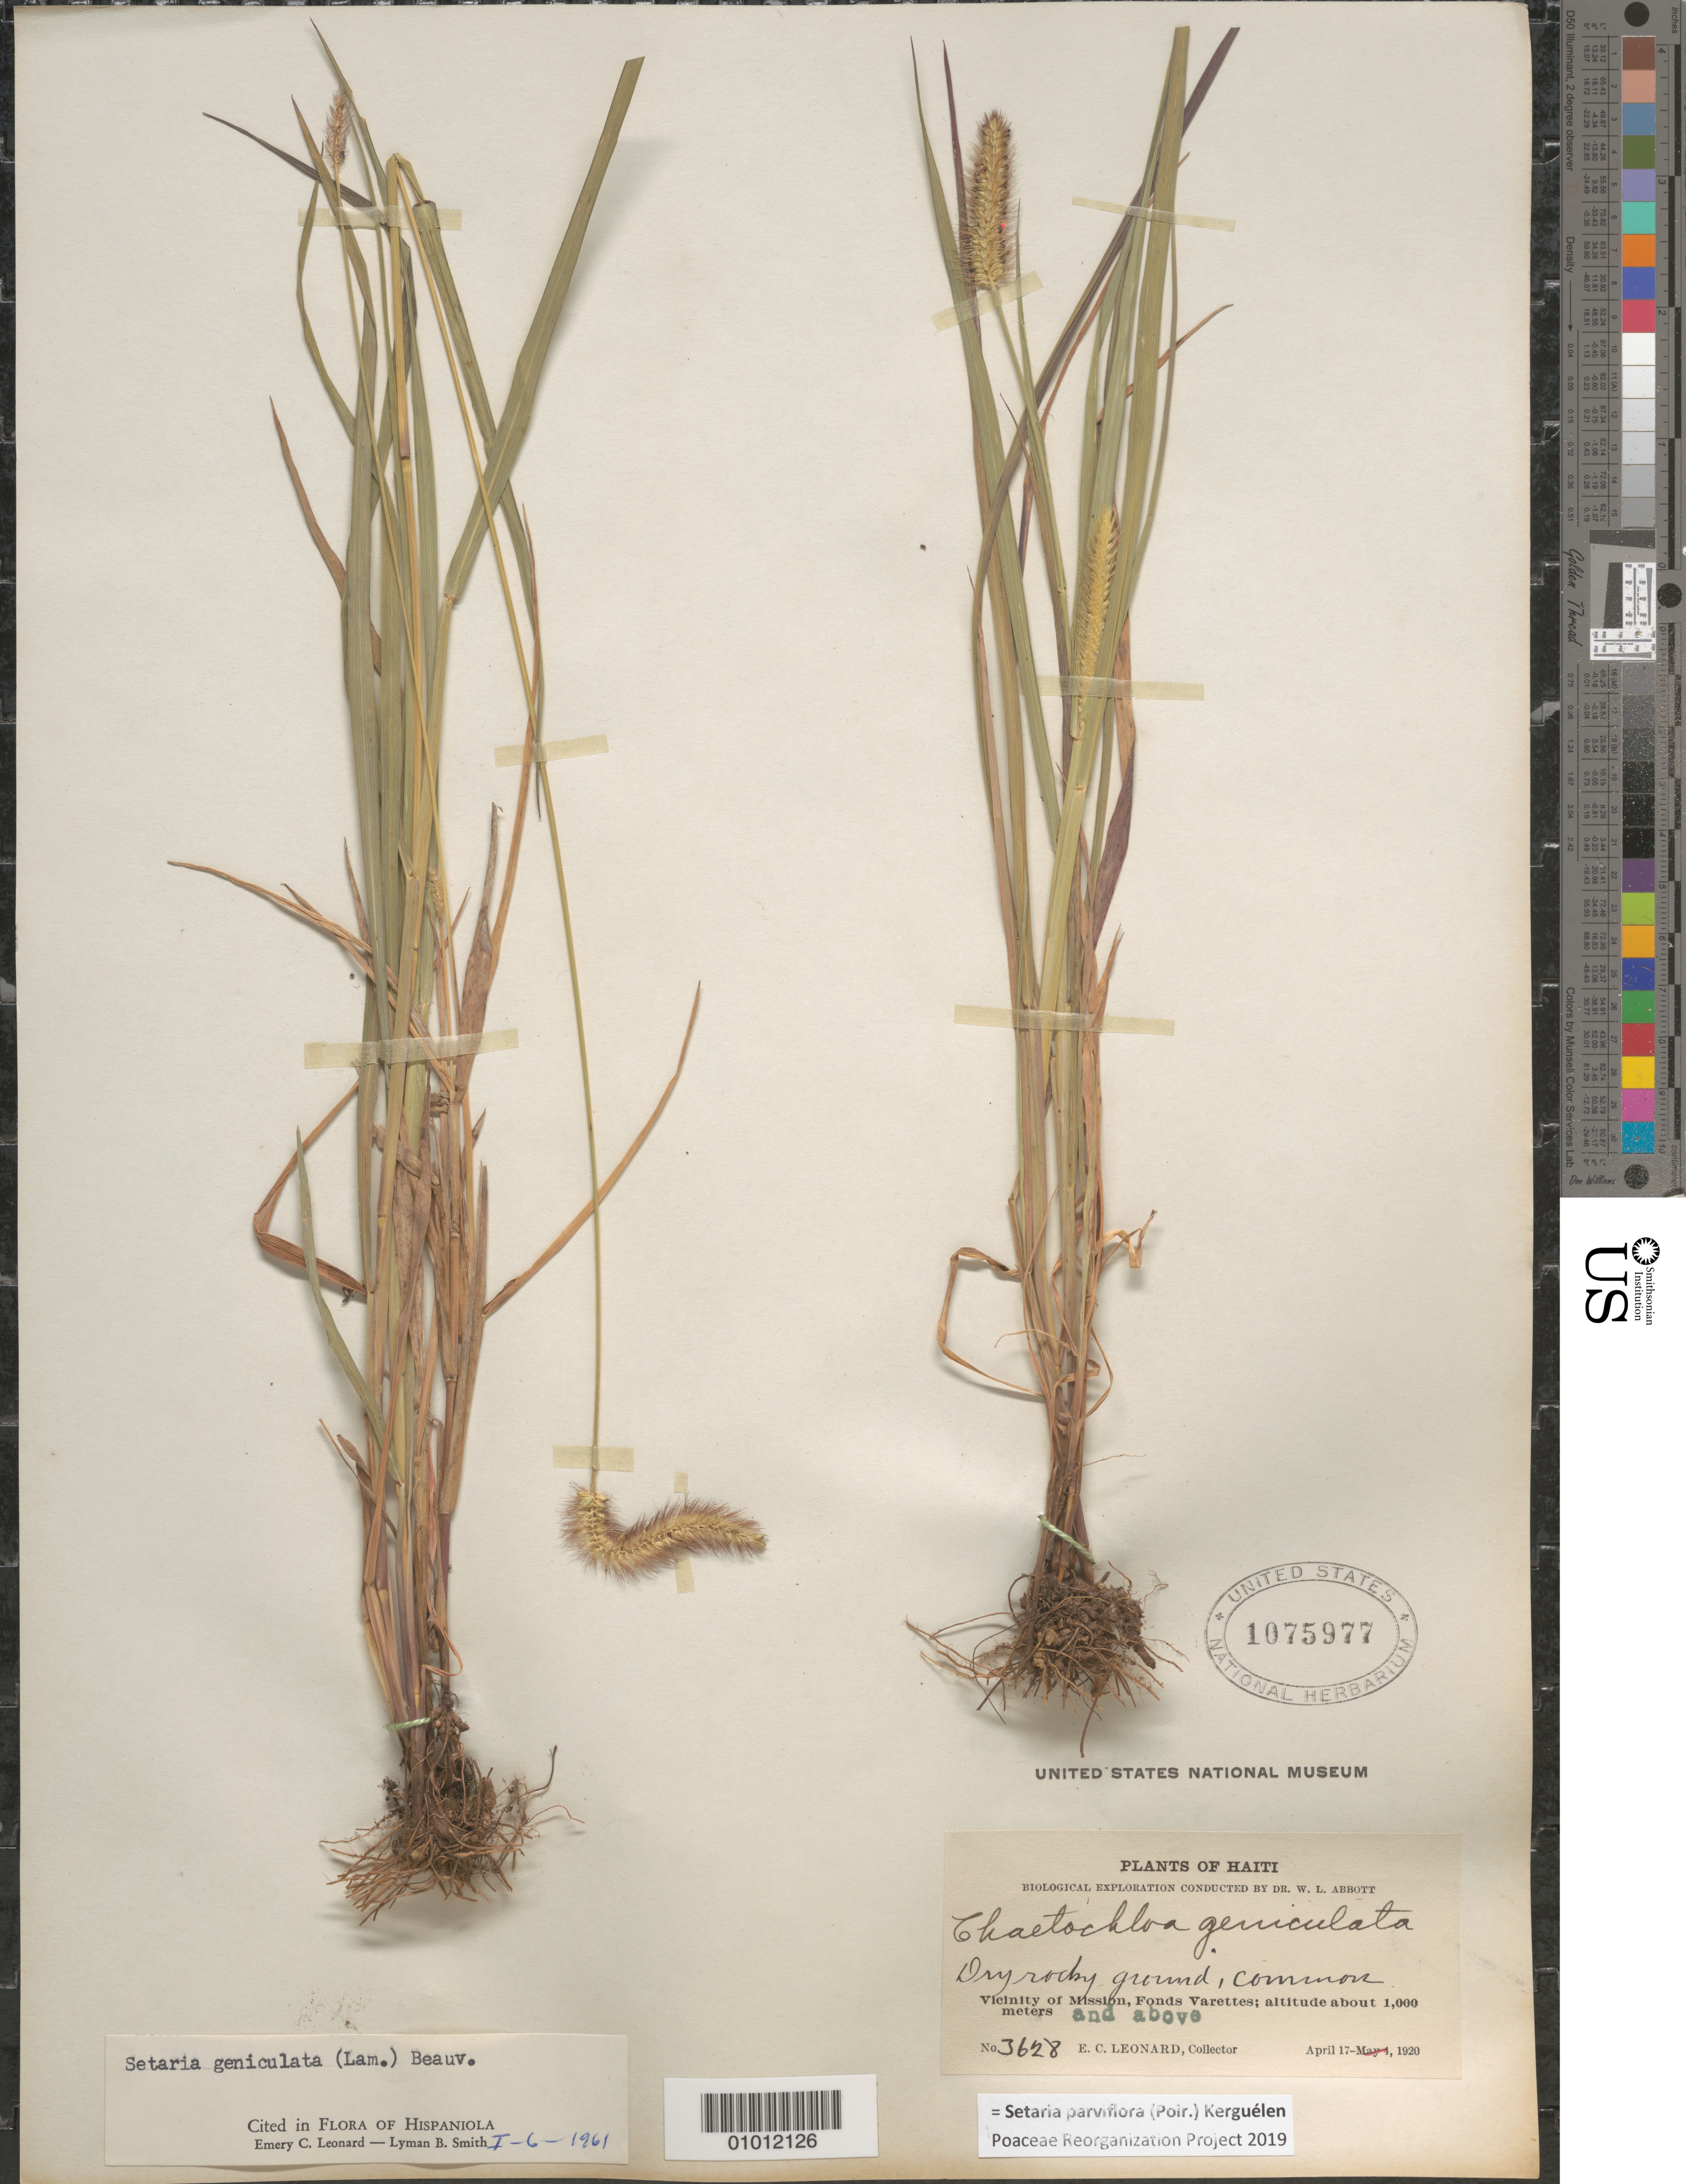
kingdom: Plantae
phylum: Tracheophyta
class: Liliopsida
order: Poales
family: Poaceae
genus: Setaria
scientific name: Setaria parviflora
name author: (Poir.) Kerguélen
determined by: Poaceae Reorganization Project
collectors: E. C. Leonard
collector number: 3628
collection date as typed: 17 Apr 1920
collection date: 1920-04-17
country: Haiti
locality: Vicinity of Mission, Fonds Varettes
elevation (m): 1000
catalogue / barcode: US 1075977